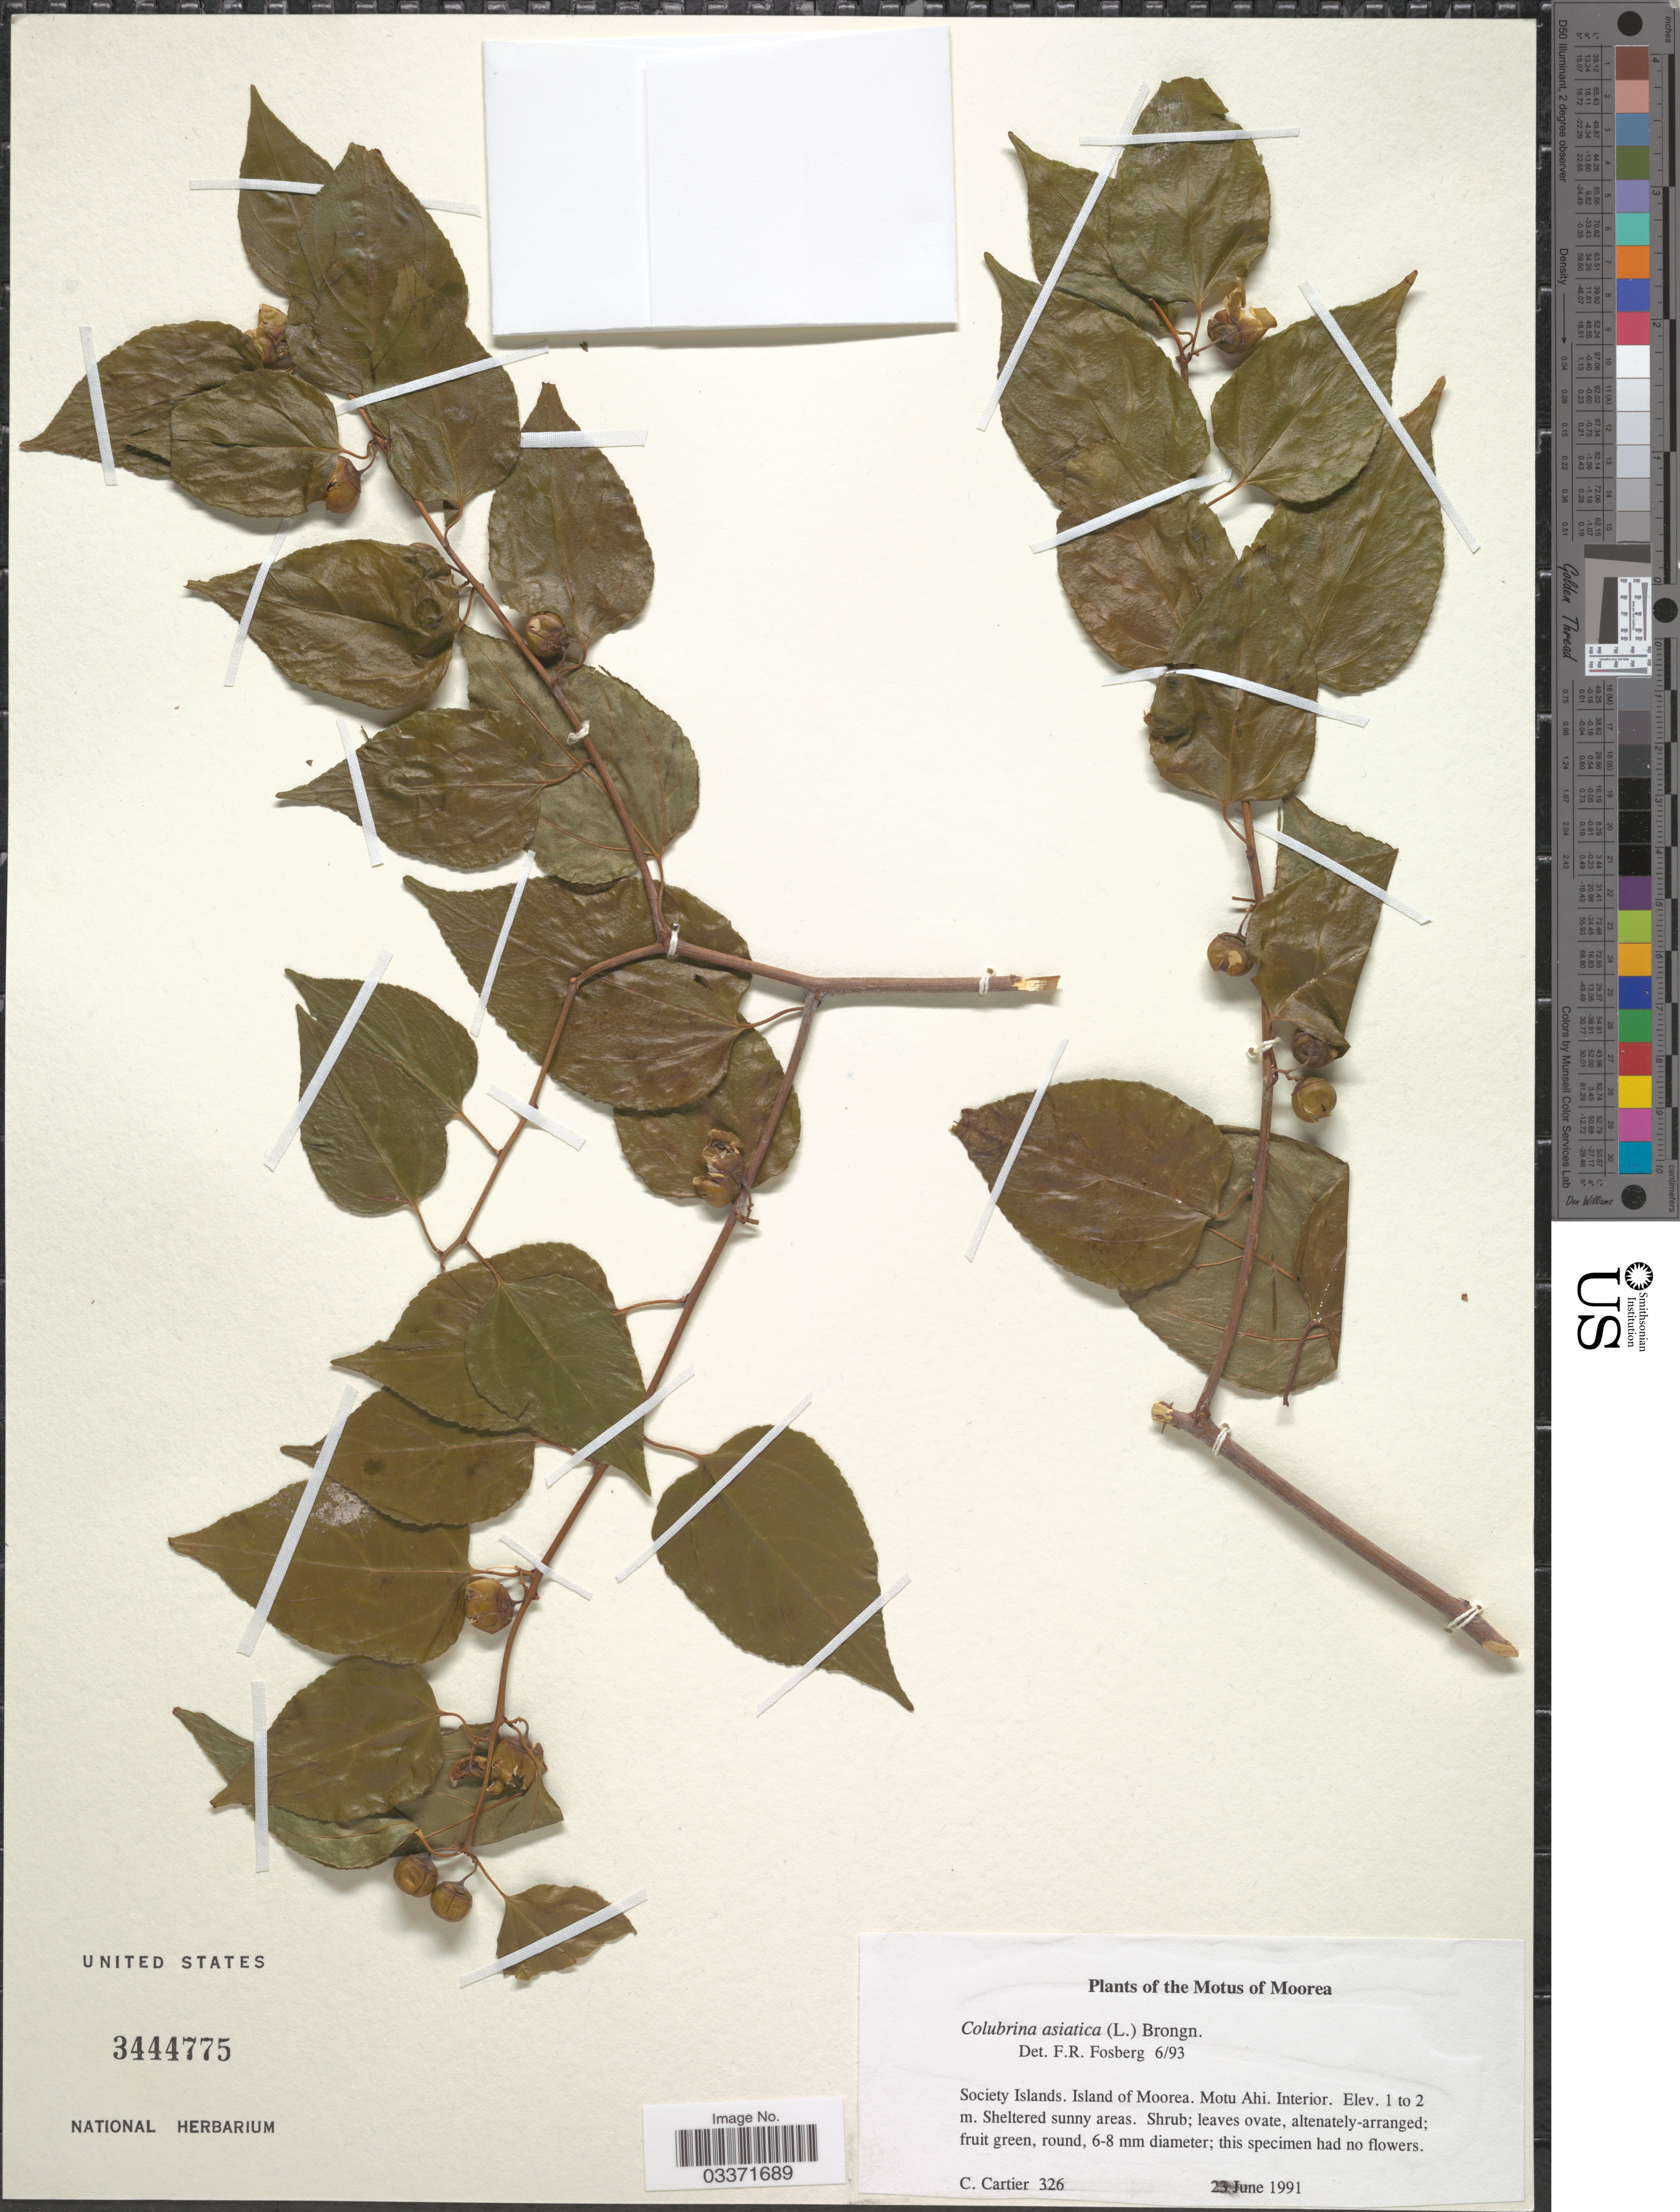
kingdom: Plantae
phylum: Tracheophyta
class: Magnoliopsida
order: Rosales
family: Rhamnaceae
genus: Colubrina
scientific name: Colubrina asiatica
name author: (L.) Brongn.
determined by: Fosberg, F. R.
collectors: C. Cartier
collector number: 326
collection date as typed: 23 Jun 1991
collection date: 1991-06-23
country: French Polynesia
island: Moorea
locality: Interior, Ahi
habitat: Sheltered sunny areas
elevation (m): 1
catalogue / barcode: US 3444775